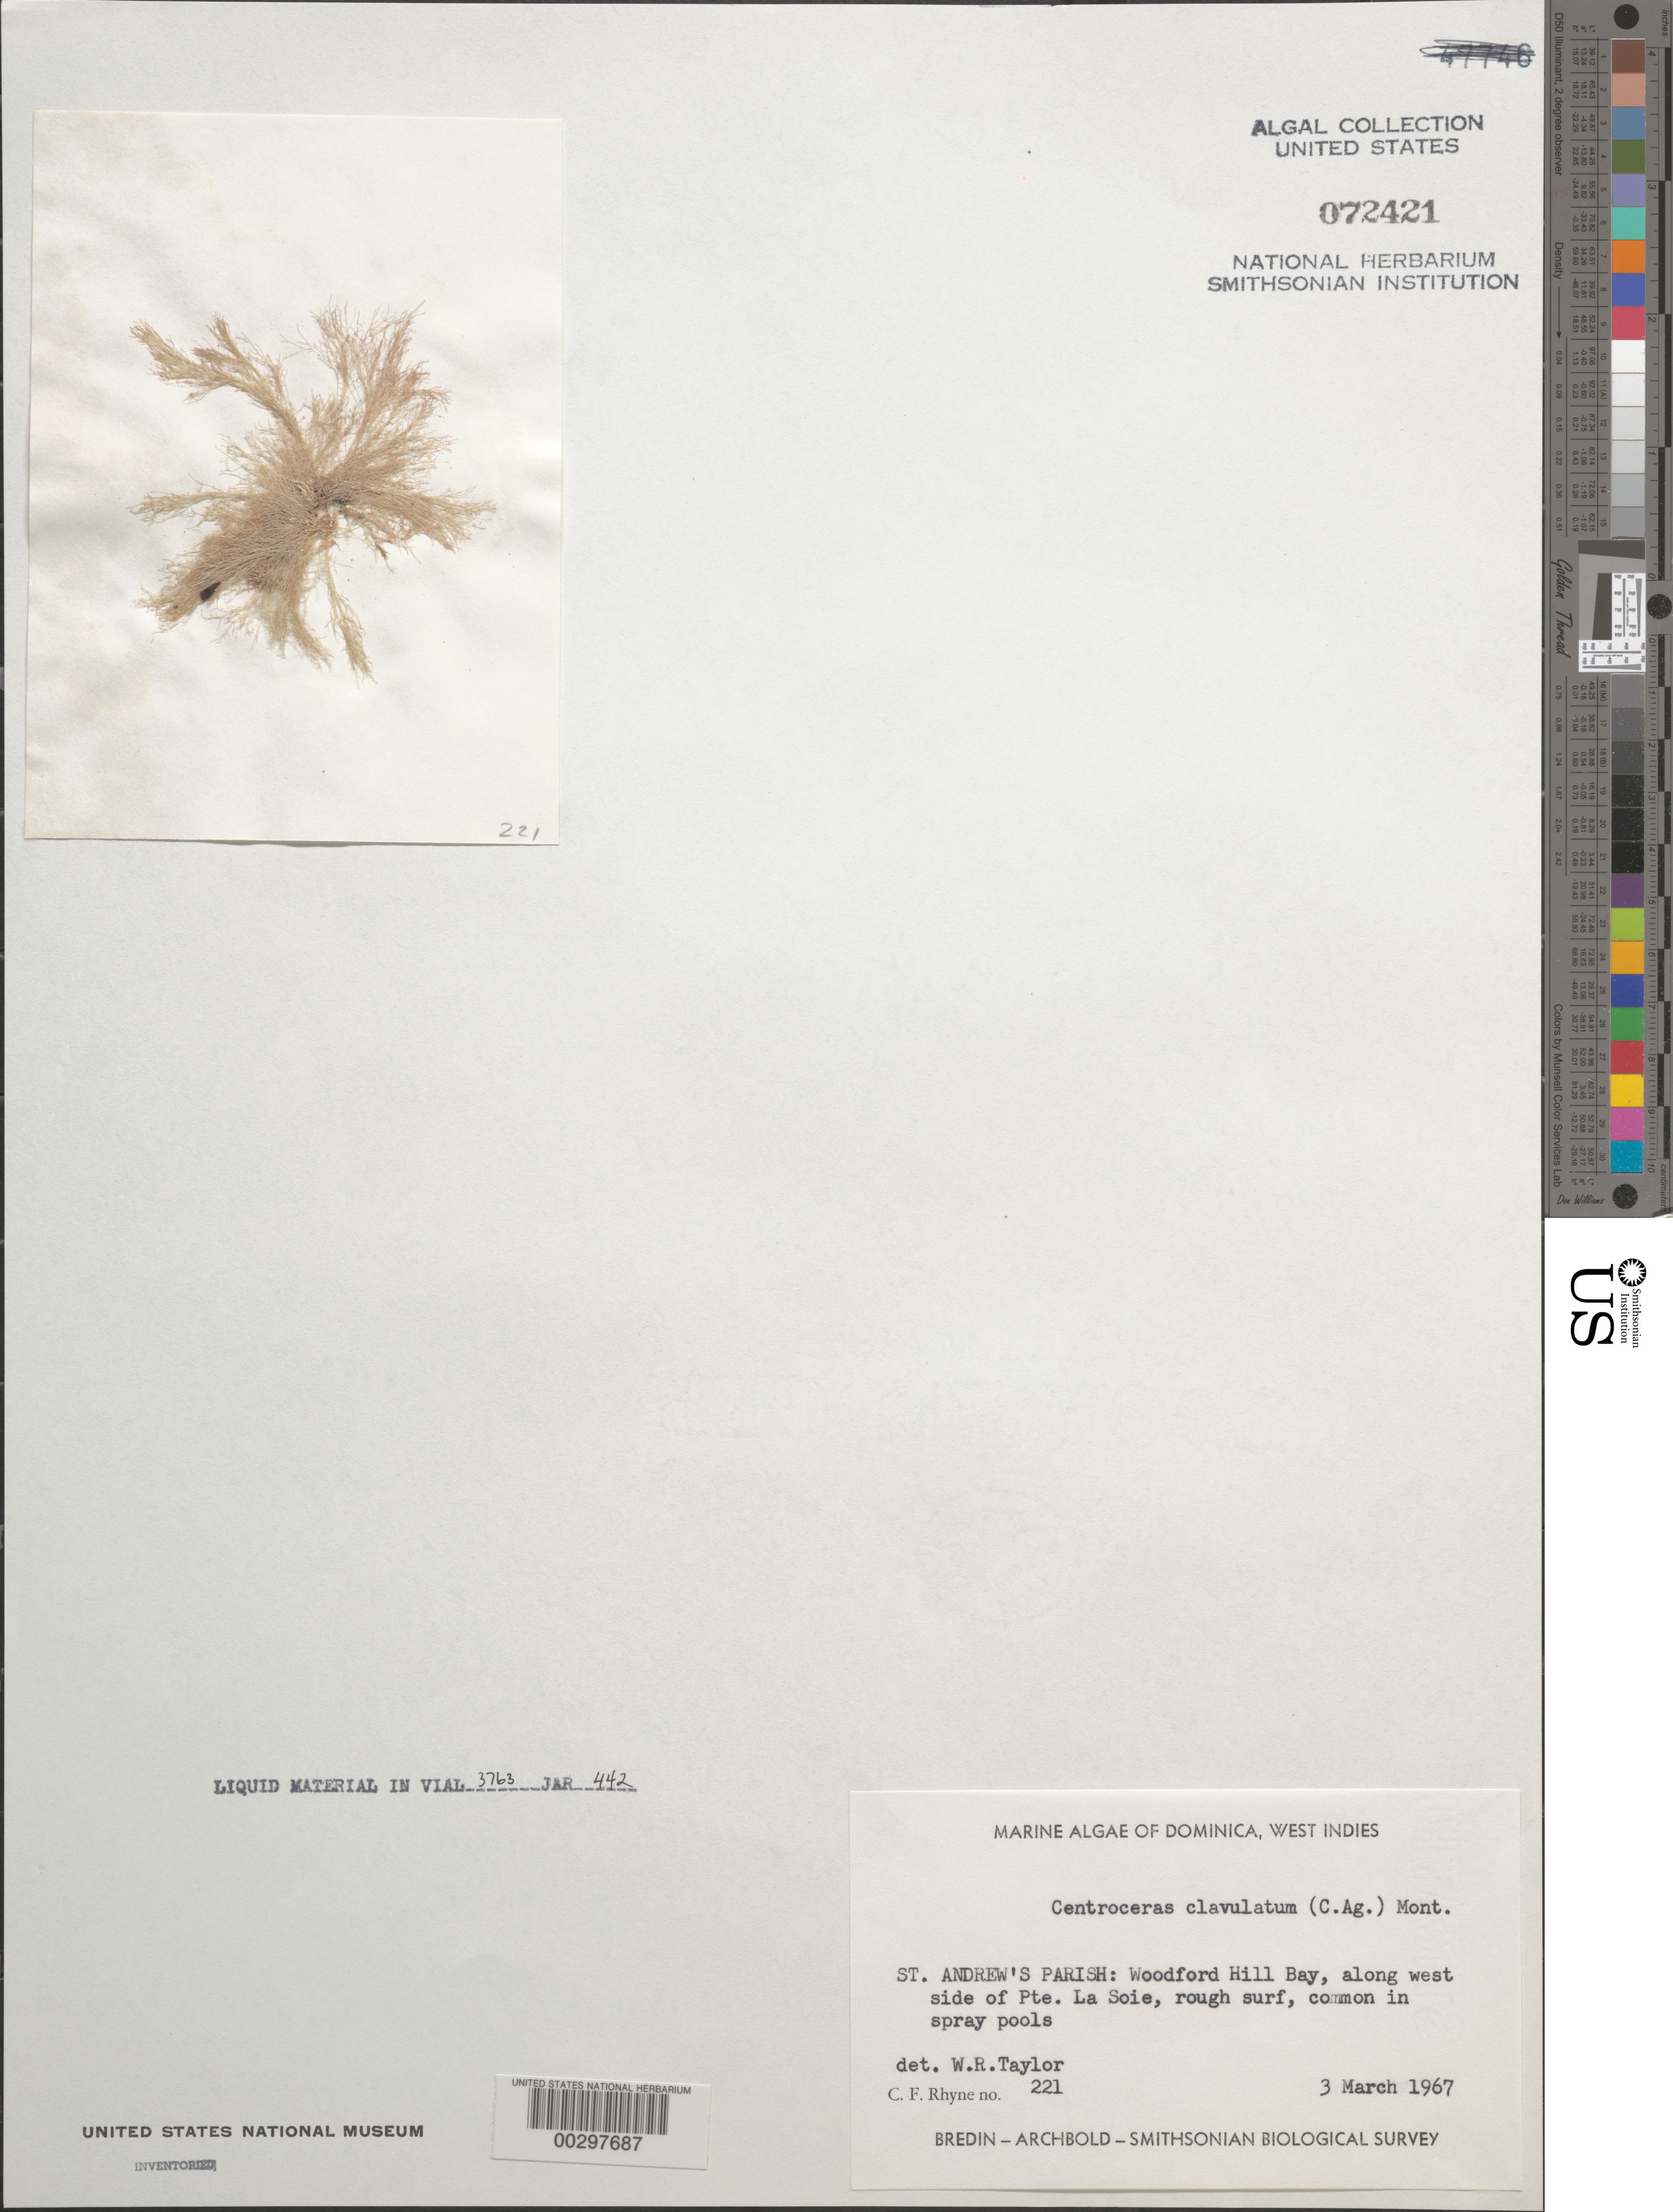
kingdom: Plantae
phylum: Rhodophyta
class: Florideophyceae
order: Ceramiales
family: Ceramiaceae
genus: Centroceras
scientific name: Centroceras clavulatum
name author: (C. Agardh) Mont.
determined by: Taylor, William R.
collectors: C. Rhyne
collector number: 221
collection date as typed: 03 Mar 1967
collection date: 1967-03-03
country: Dominica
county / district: St. Andrew's Parish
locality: Woodford Hill Bay, Pointe la Soie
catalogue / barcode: US 72421